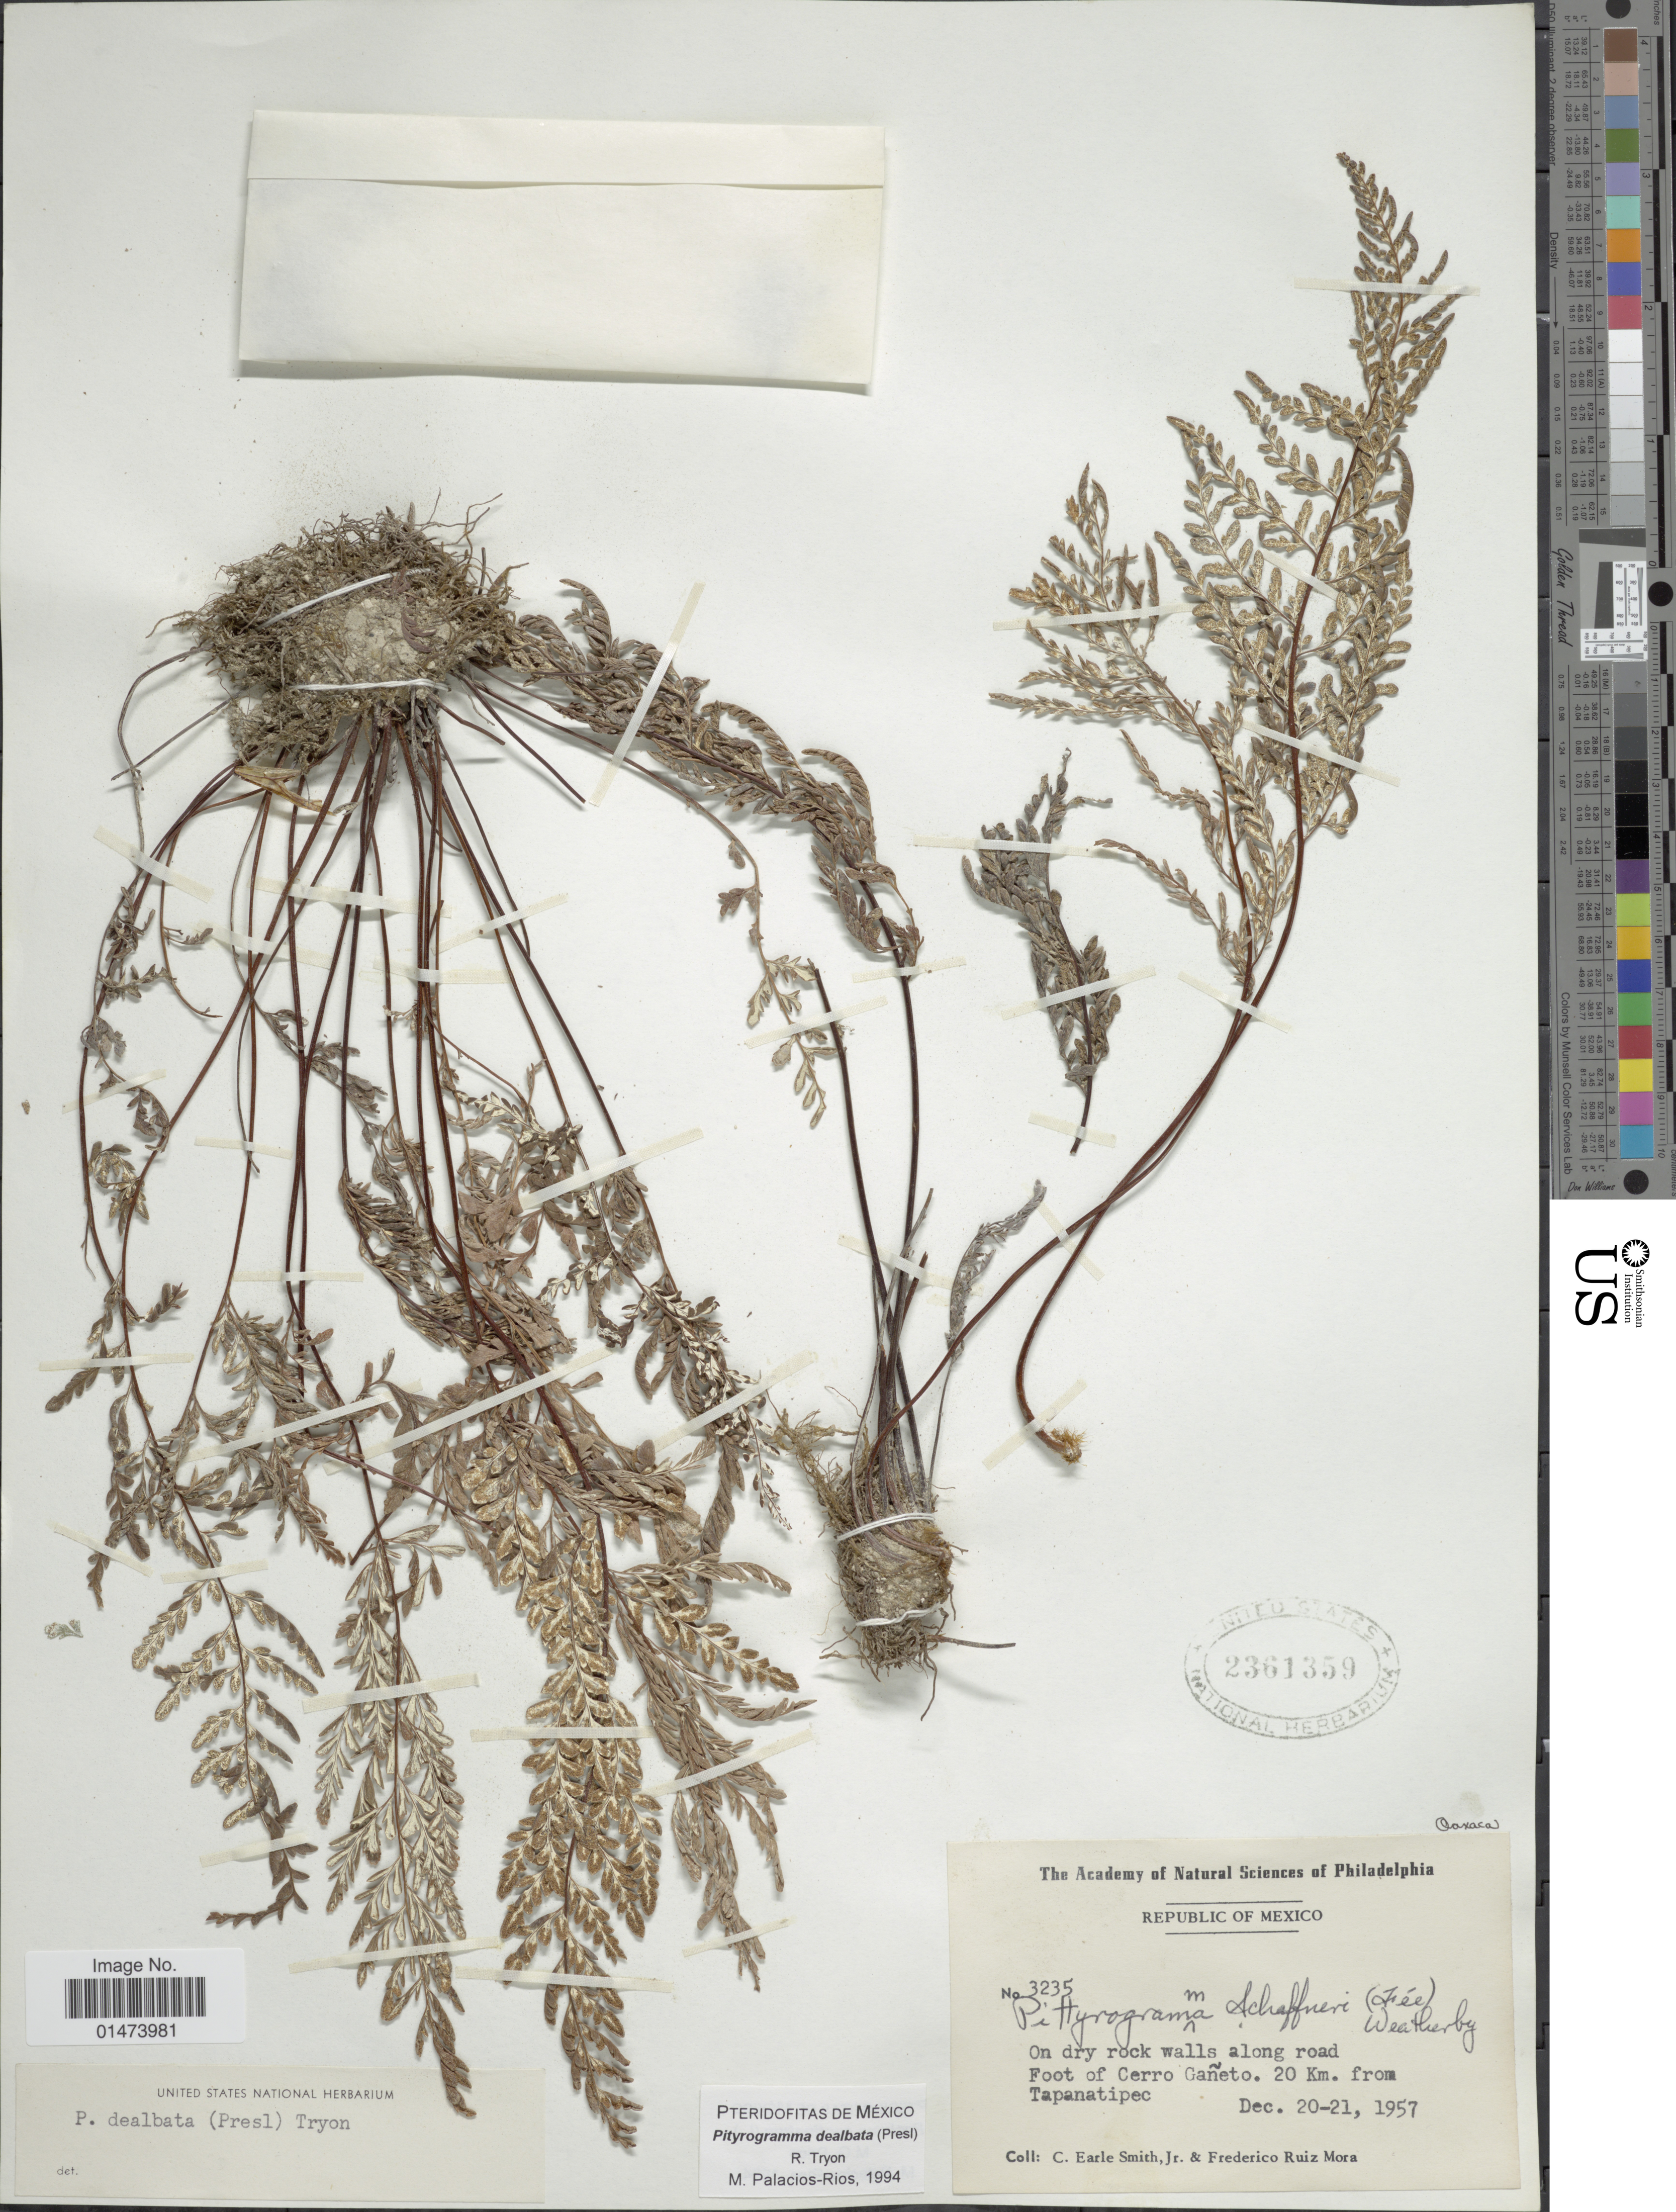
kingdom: Plantae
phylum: Tracheophyta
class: Polypodiopsida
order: Polypodiales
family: Pteridaceae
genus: Pityrogramma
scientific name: Pityrogramma dealbata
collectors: C. E. Smith Jr.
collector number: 3235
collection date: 1957-12-20/1957-12-21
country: Mexico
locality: On dry rock walls along road Foot of Cerro Ganeto. 20 Km. from Tapanatipec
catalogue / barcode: US 2361359